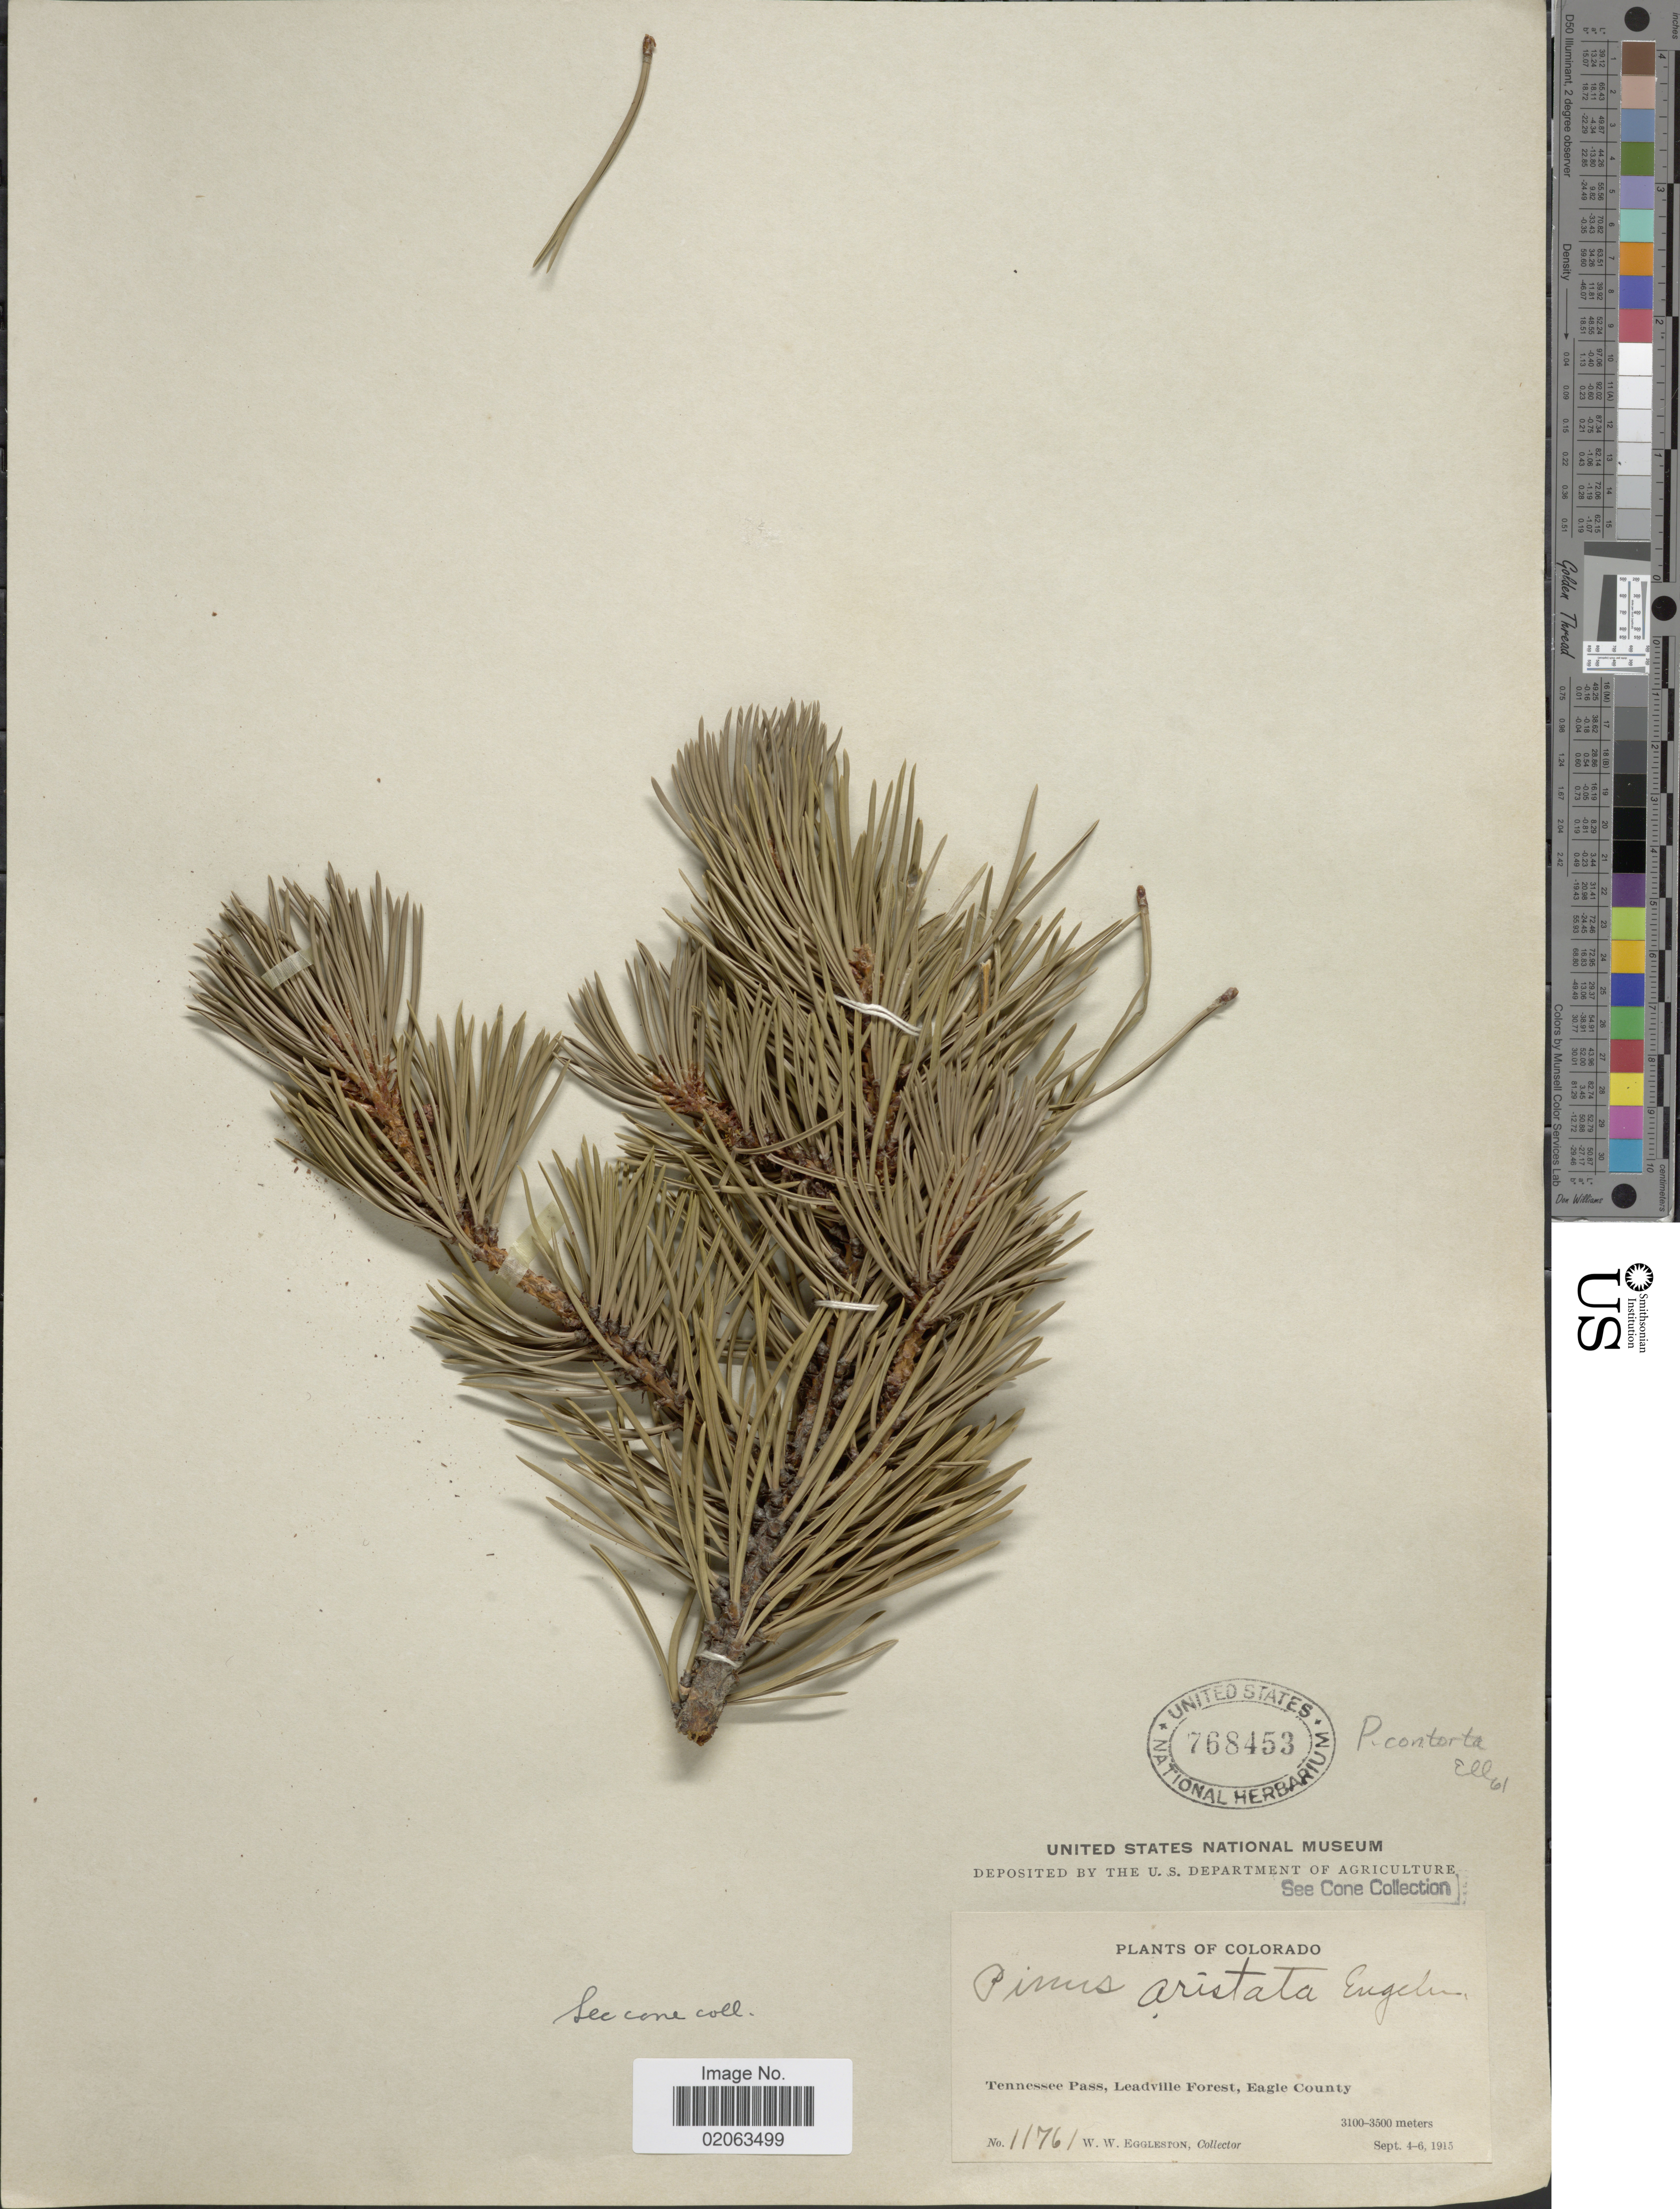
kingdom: Plantae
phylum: Tracheophyta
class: Pinopsida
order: Pinales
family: Pinaceae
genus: Pinus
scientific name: Pinus contorta var. latifolia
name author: Engelm. ex S. Watson in C. King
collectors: W. W. Eggleston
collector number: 11761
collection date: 1915-09-04/1915-09-06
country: United States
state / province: Colorado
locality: Colorado, Tennessee Pass, Leadville Forest, Eagle County.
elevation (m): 3100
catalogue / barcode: US 768453